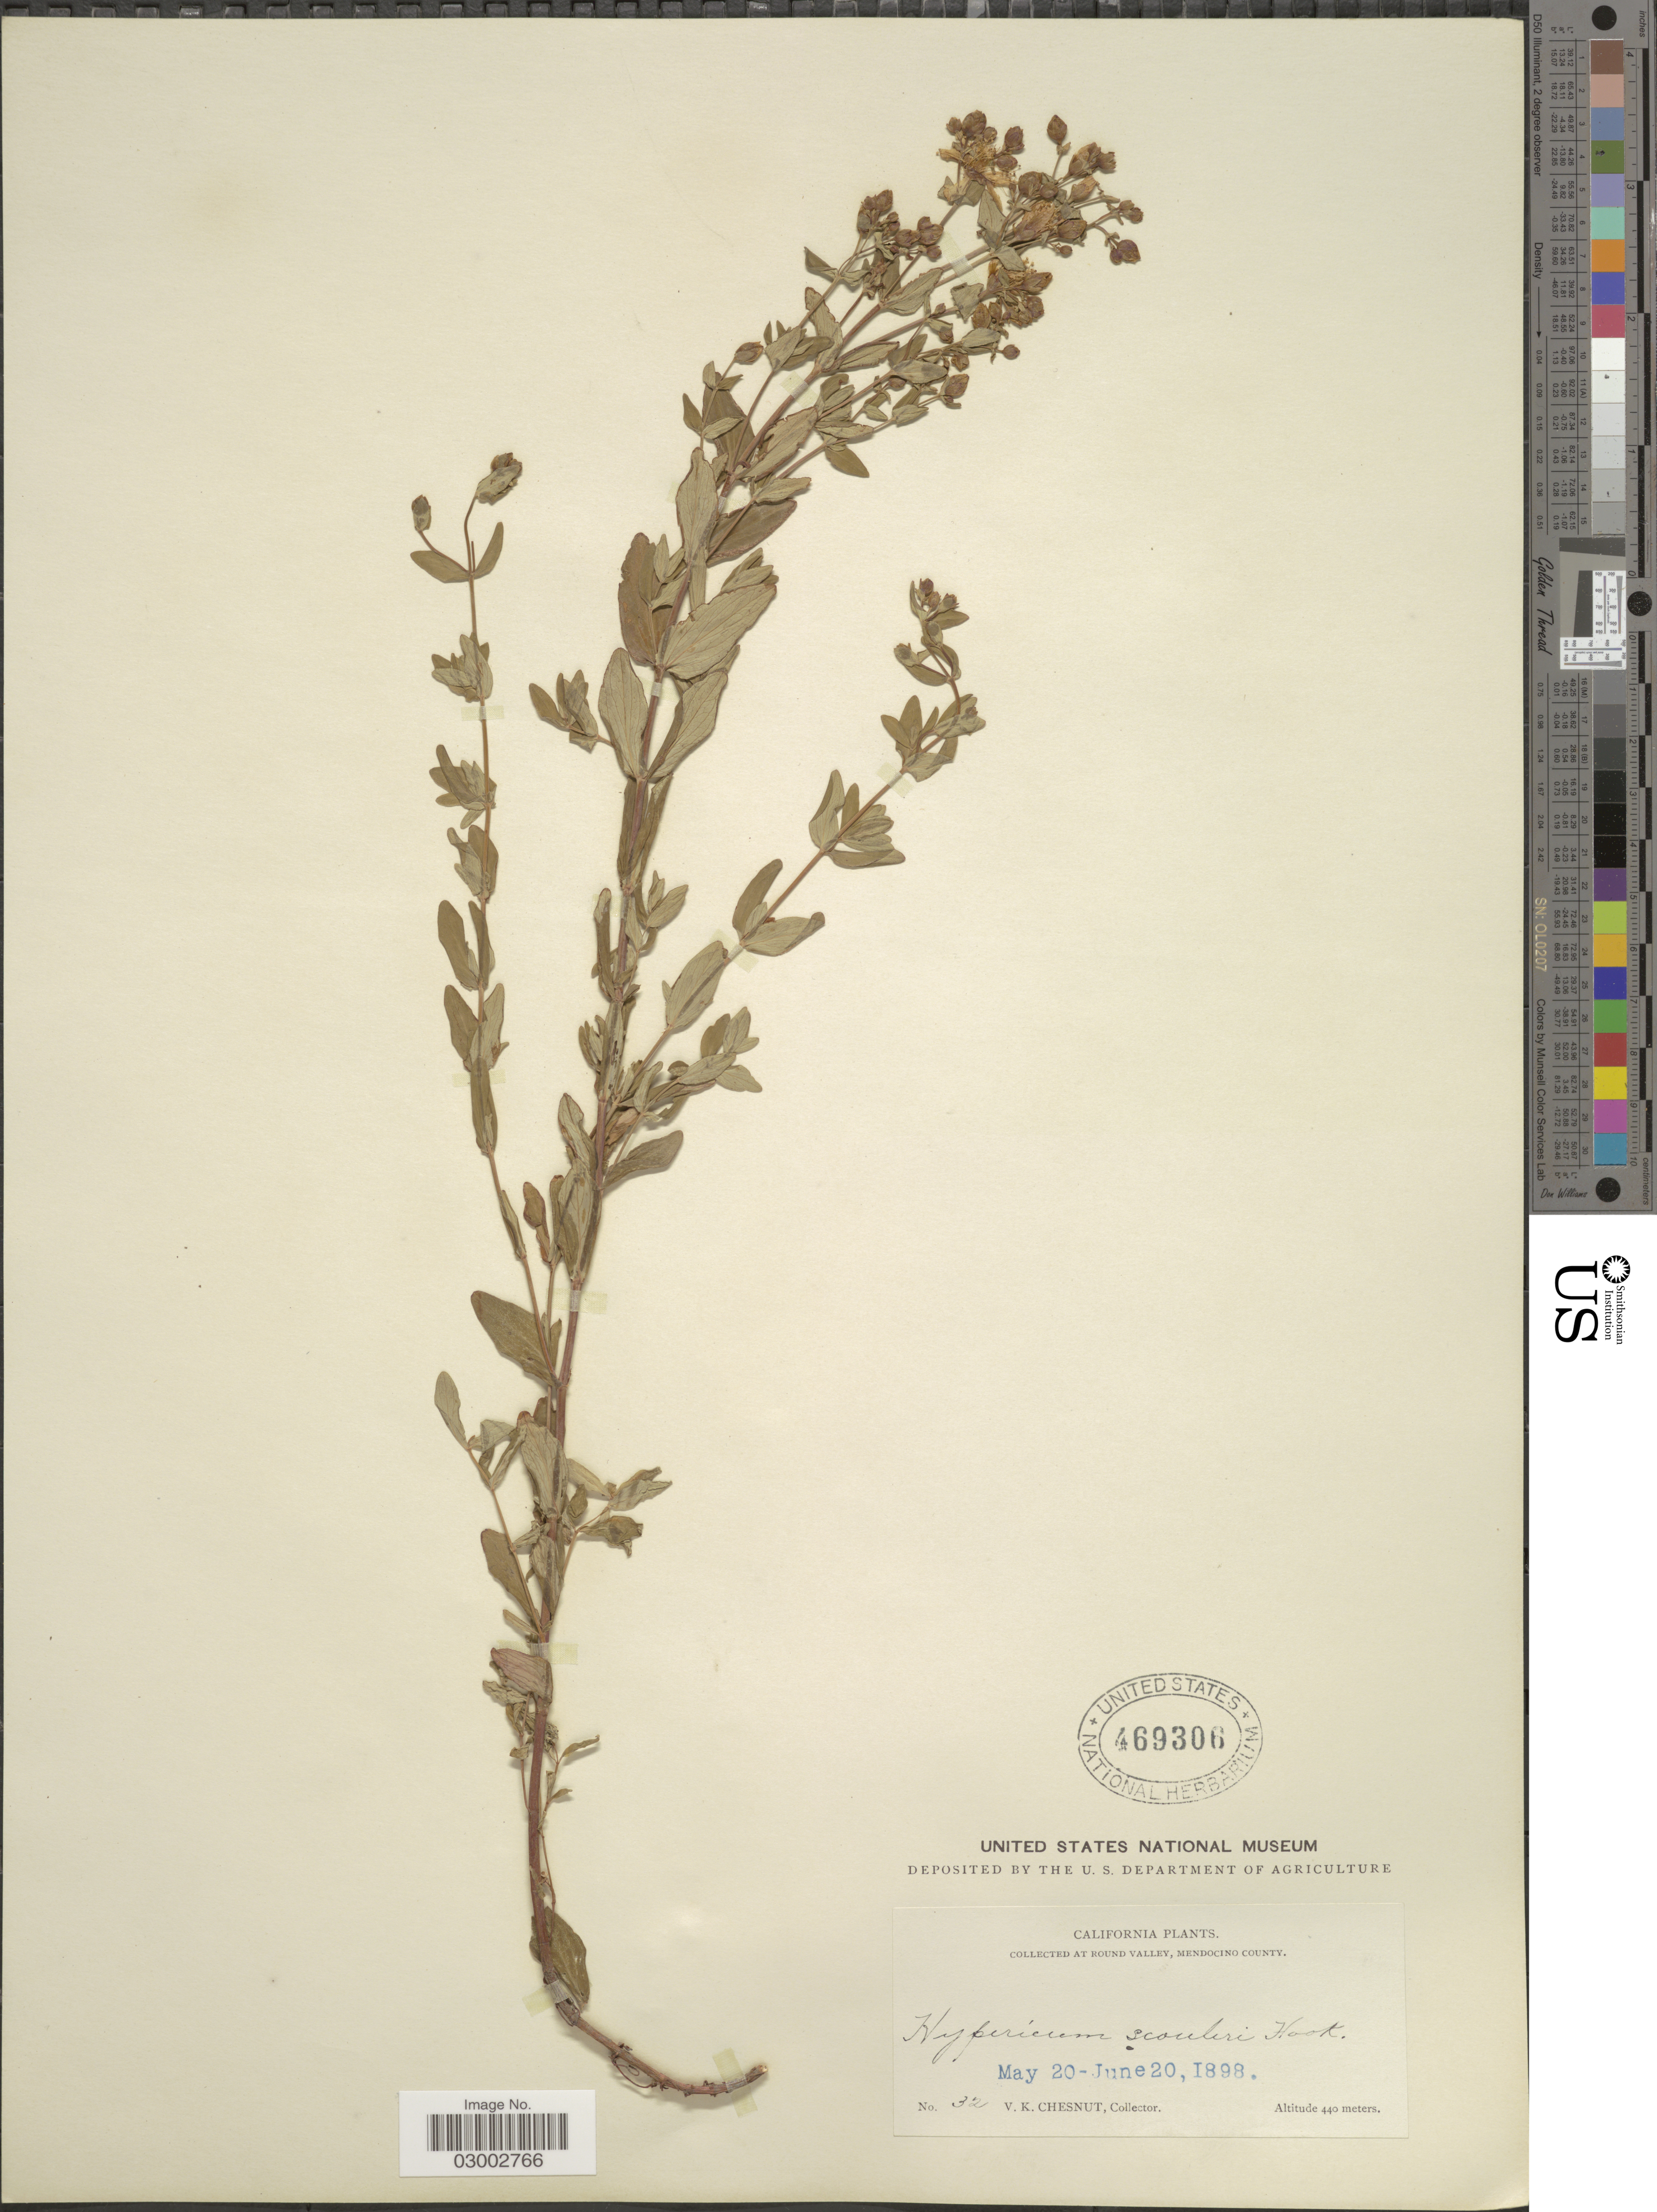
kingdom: Plantae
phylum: Tracheophyta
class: Magnoliopsida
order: Malpighiales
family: Hypericaceae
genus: Hypericum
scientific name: Hypericum scouleri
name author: Hook.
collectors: V. K. Chestnut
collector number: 32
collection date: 1898-05-20/1898-06-20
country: United States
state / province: California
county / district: Mendocino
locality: At Round Valley, Mendocino County.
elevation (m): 440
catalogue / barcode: US 469306